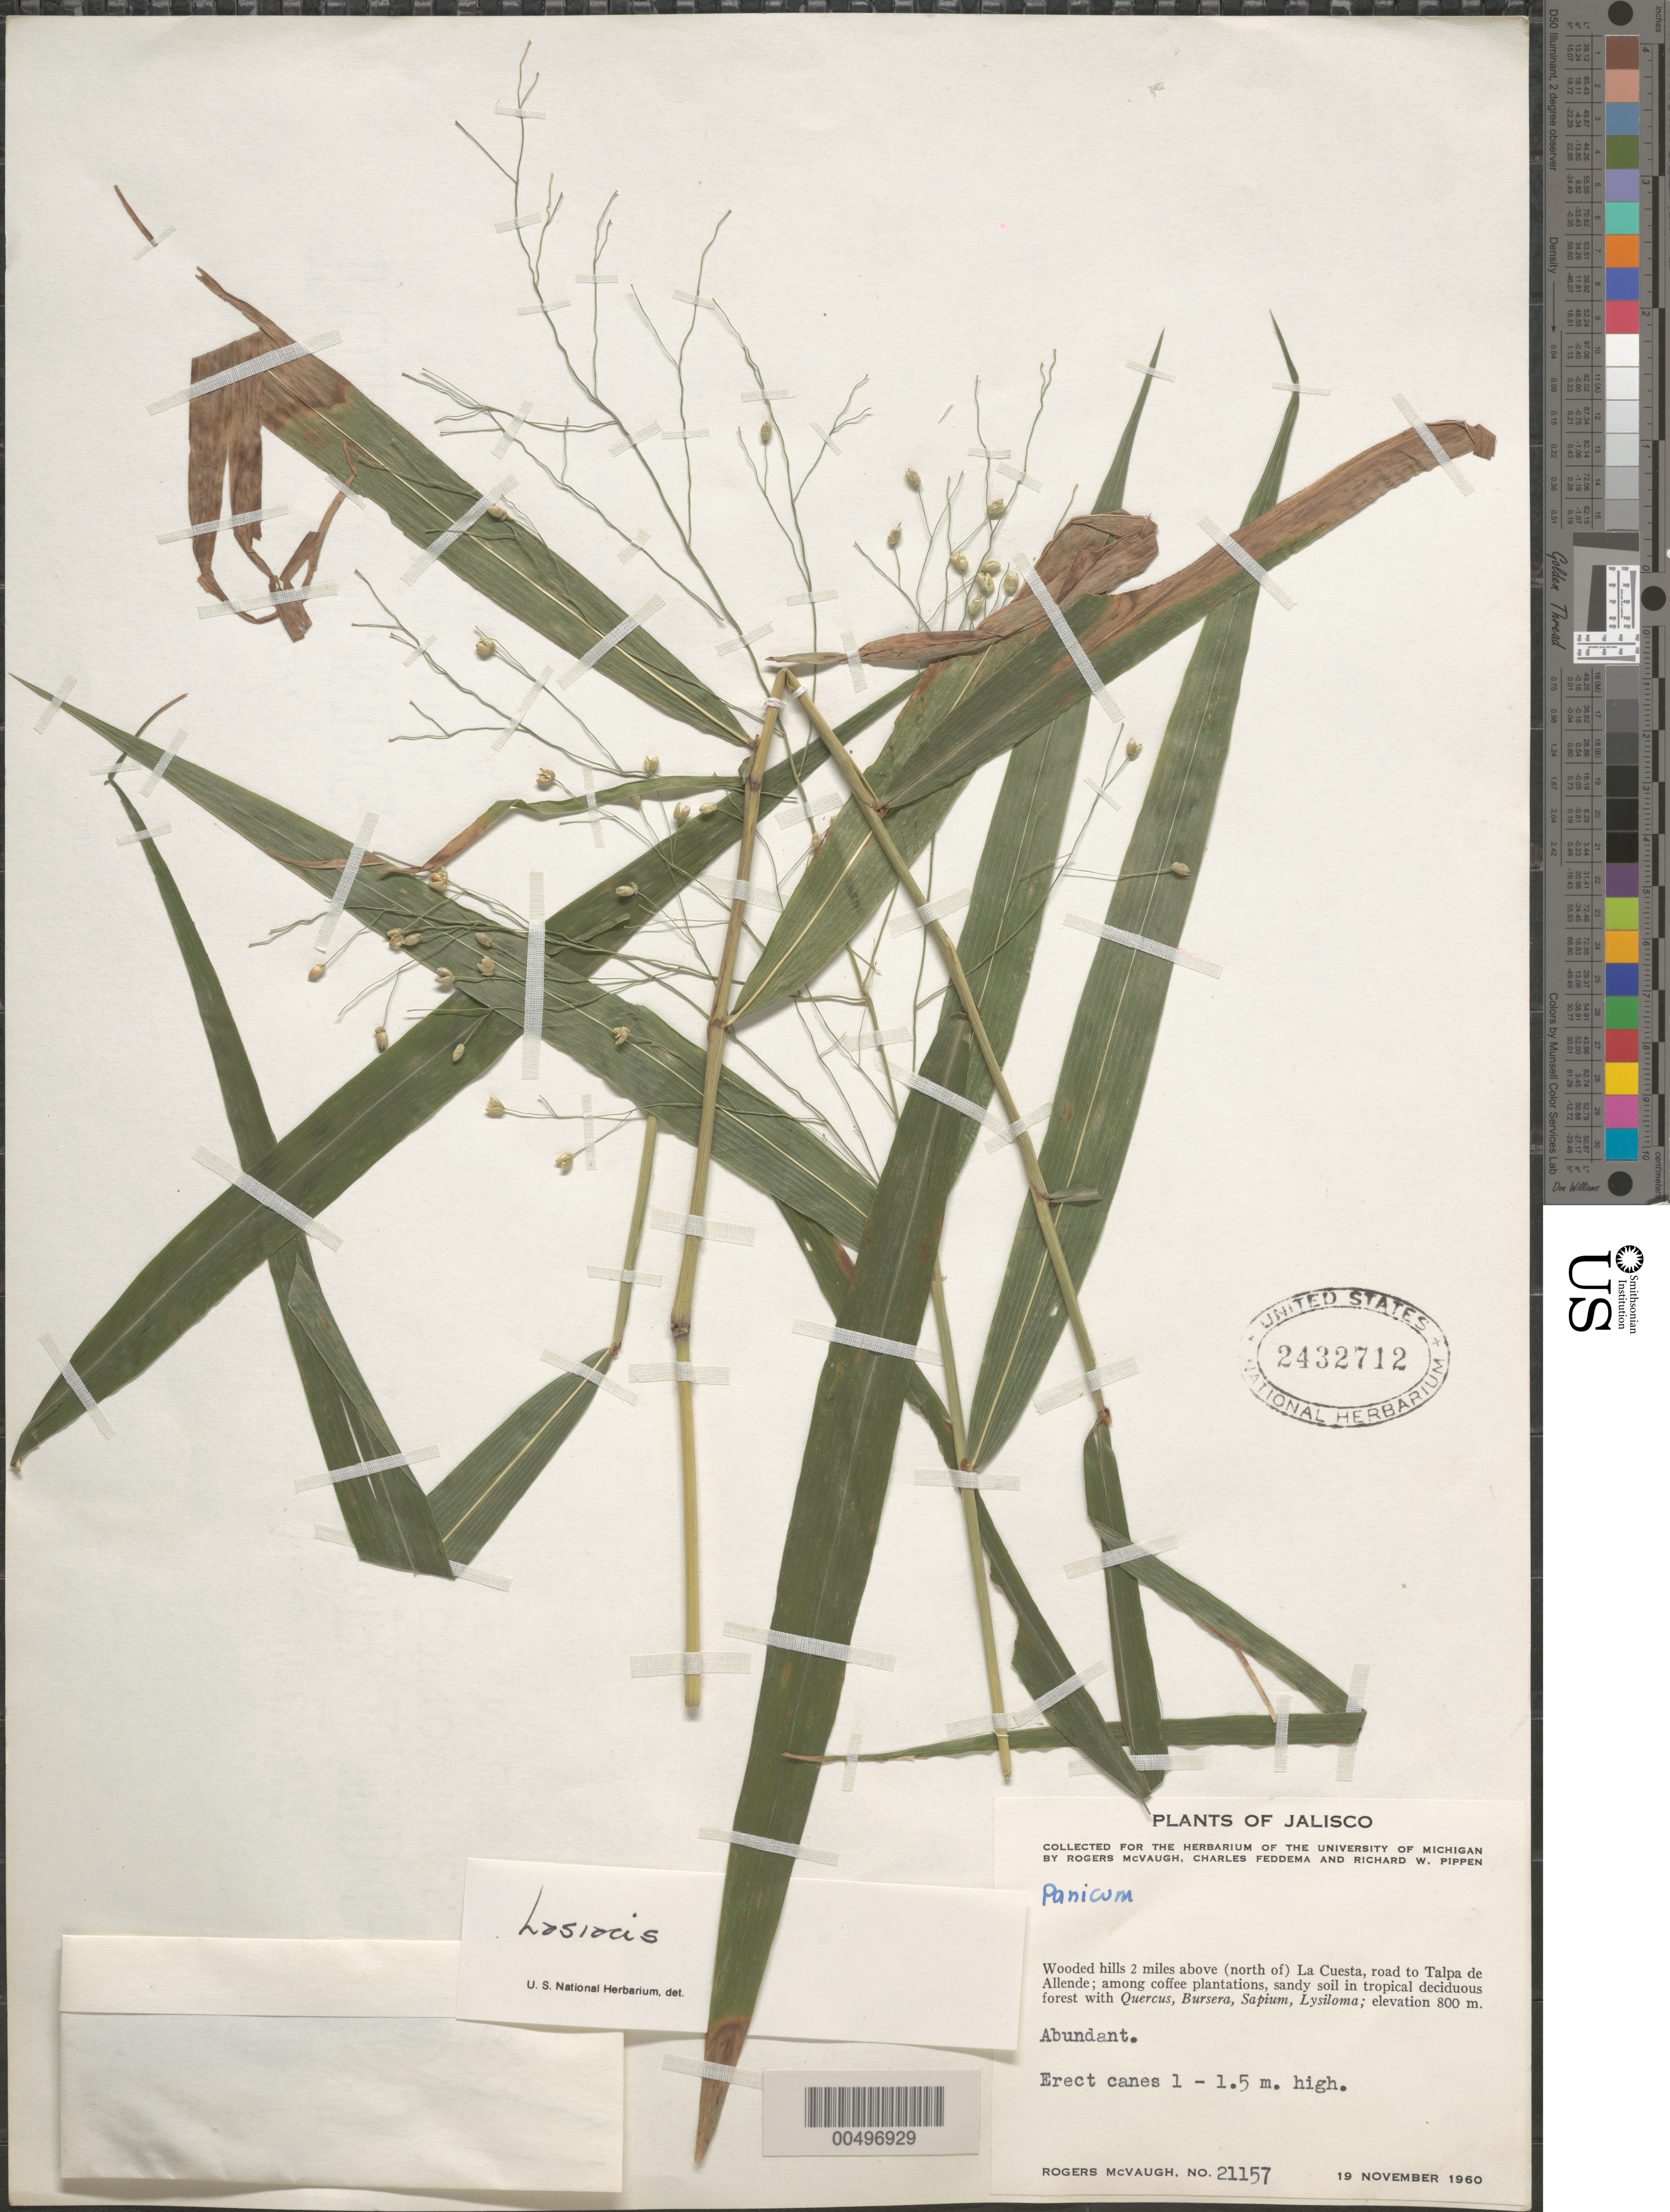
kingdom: Plantae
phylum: Tracheophyta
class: Liliopsida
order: Poales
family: Poaceae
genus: Panicum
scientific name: Panicum sp.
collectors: R. McVaugh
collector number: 21157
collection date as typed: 19 Nov 1960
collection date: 1960-11-19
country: Mexico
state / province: Jalisco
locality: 2 mi above (N of) La Cuesta, rd to Talpa de Allende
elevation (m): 800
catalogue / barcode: US 2432712